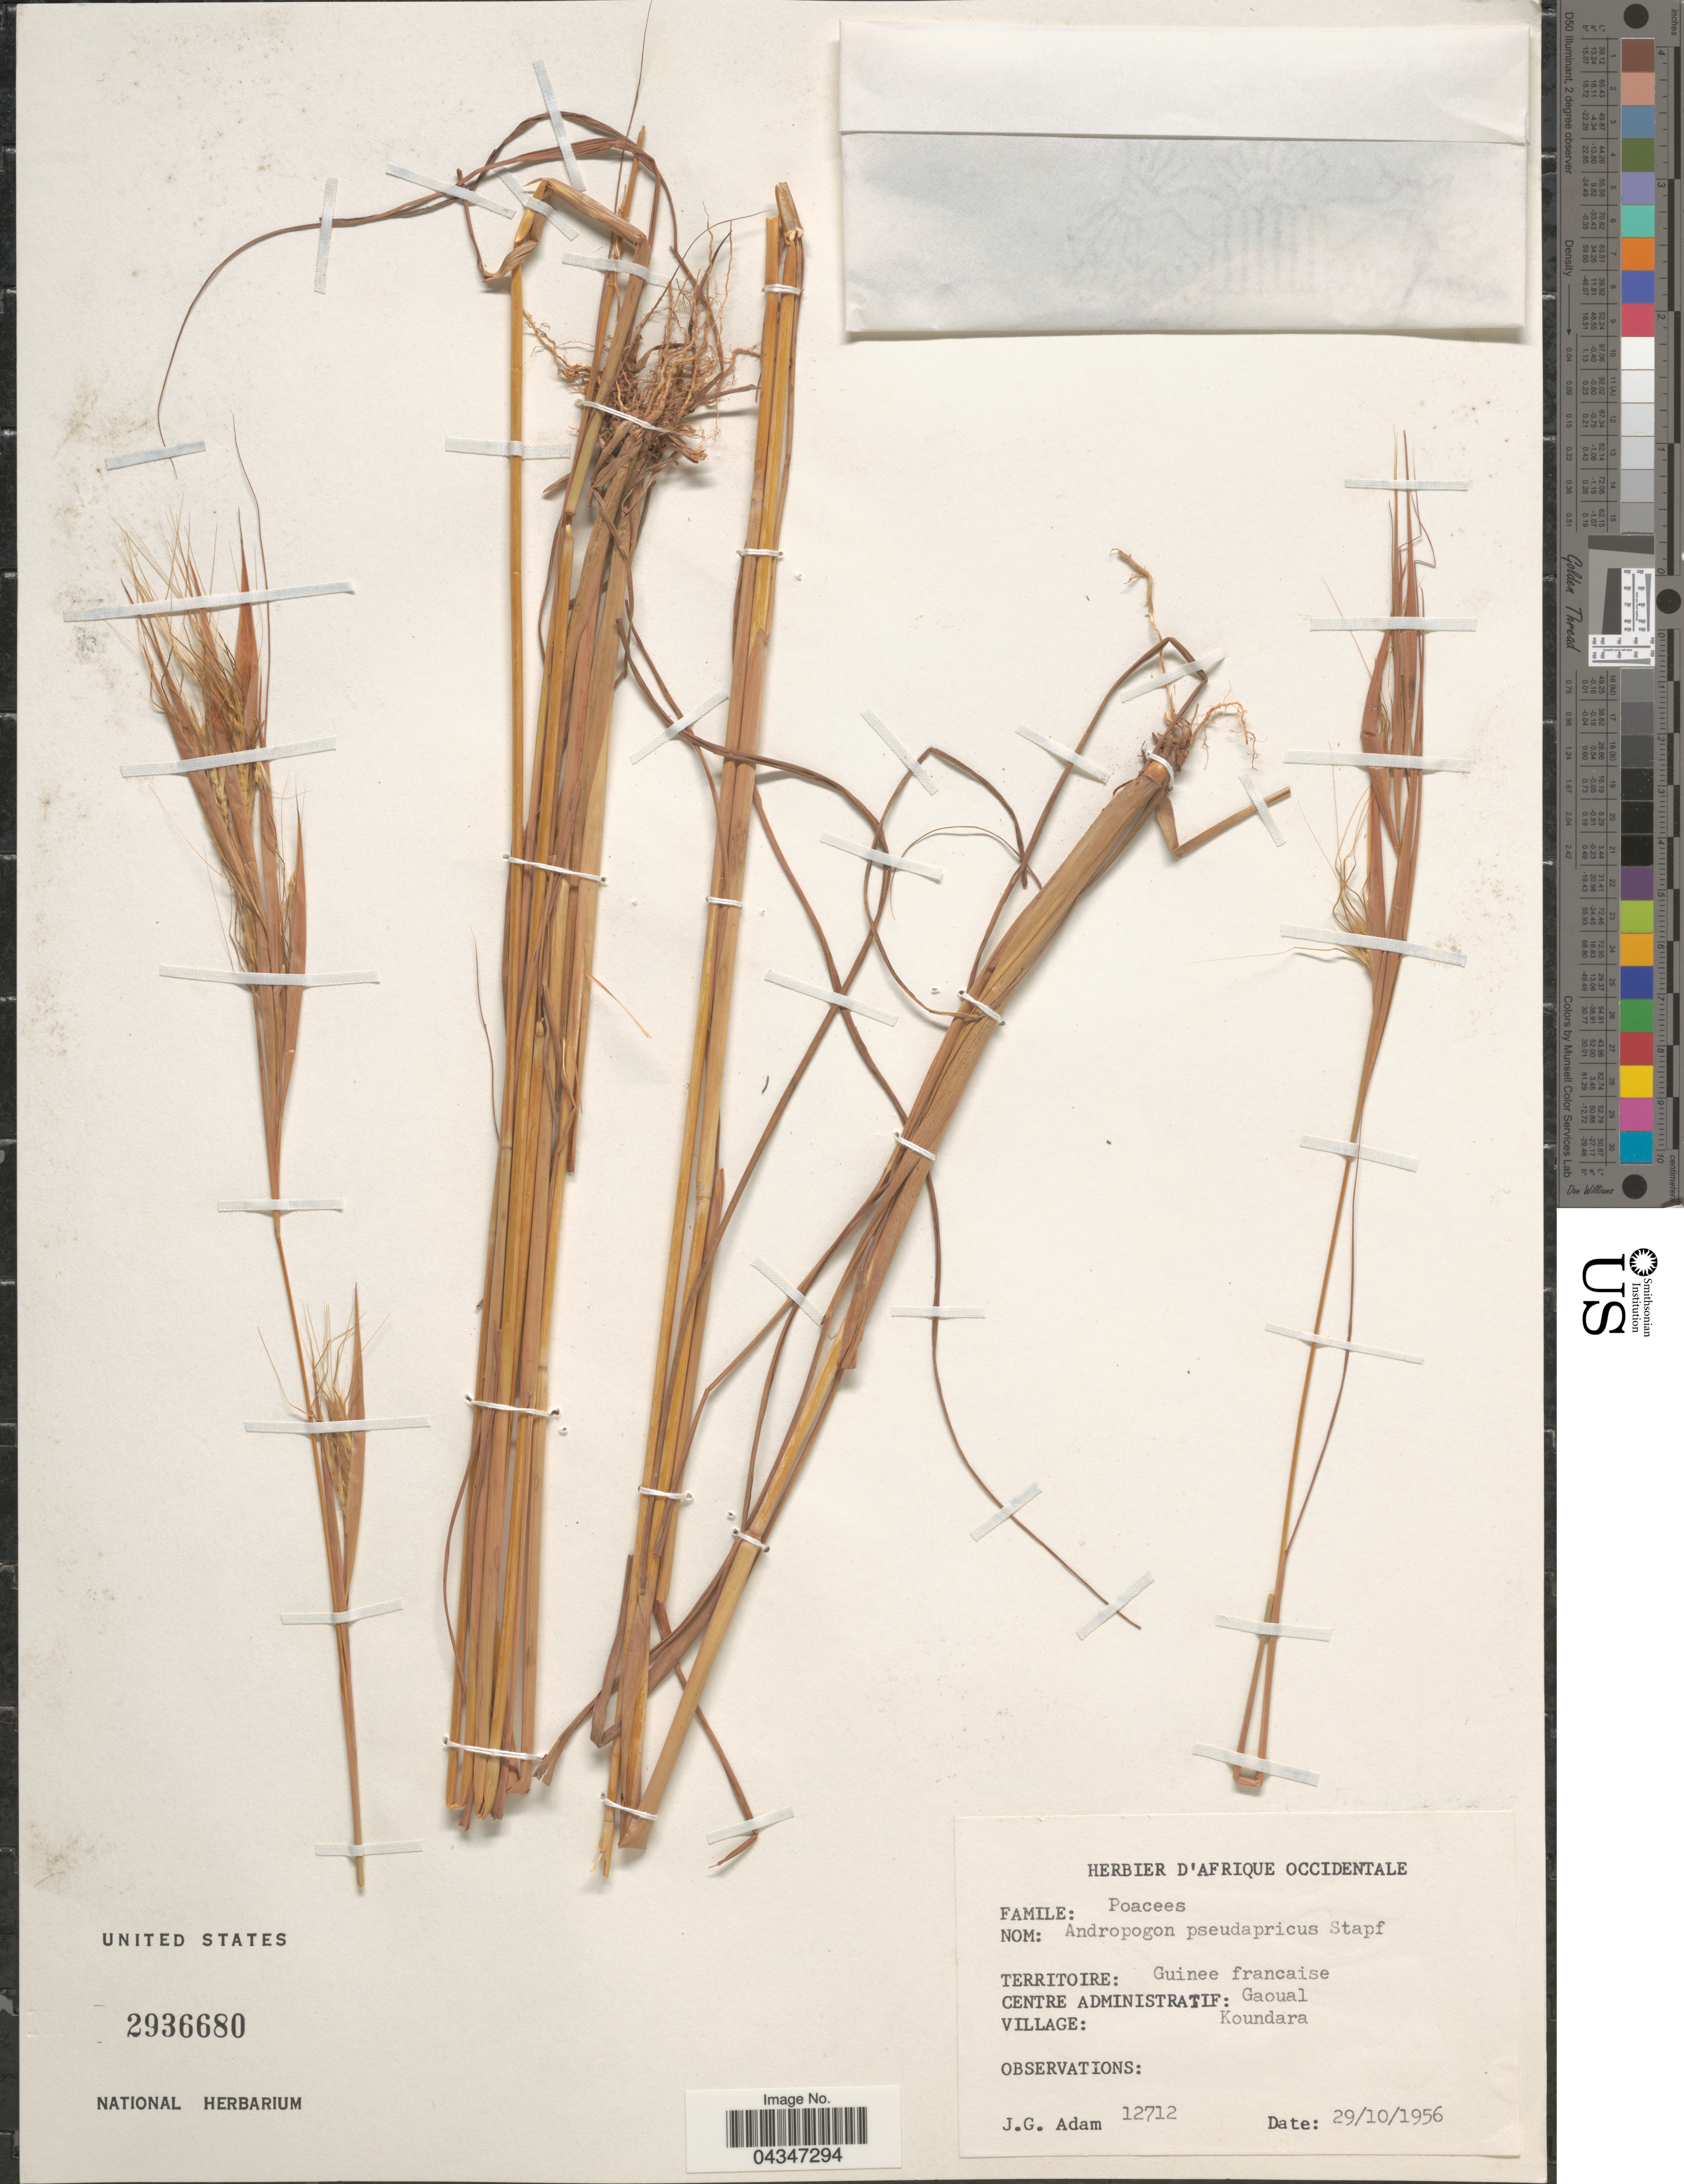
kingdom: Plantae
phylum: Tracheophyta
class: Liliopsida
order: Poales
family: Poaceae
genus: Andropogon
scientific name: Andropogon pseudapricus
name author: Stapf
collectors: J. Adam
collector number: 12712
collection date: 1956-10-29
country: Guinea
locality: Territoire: Guinee francaise. Centre Administratif: Gaoual. Village: Koundera.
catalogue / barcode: US 2936680